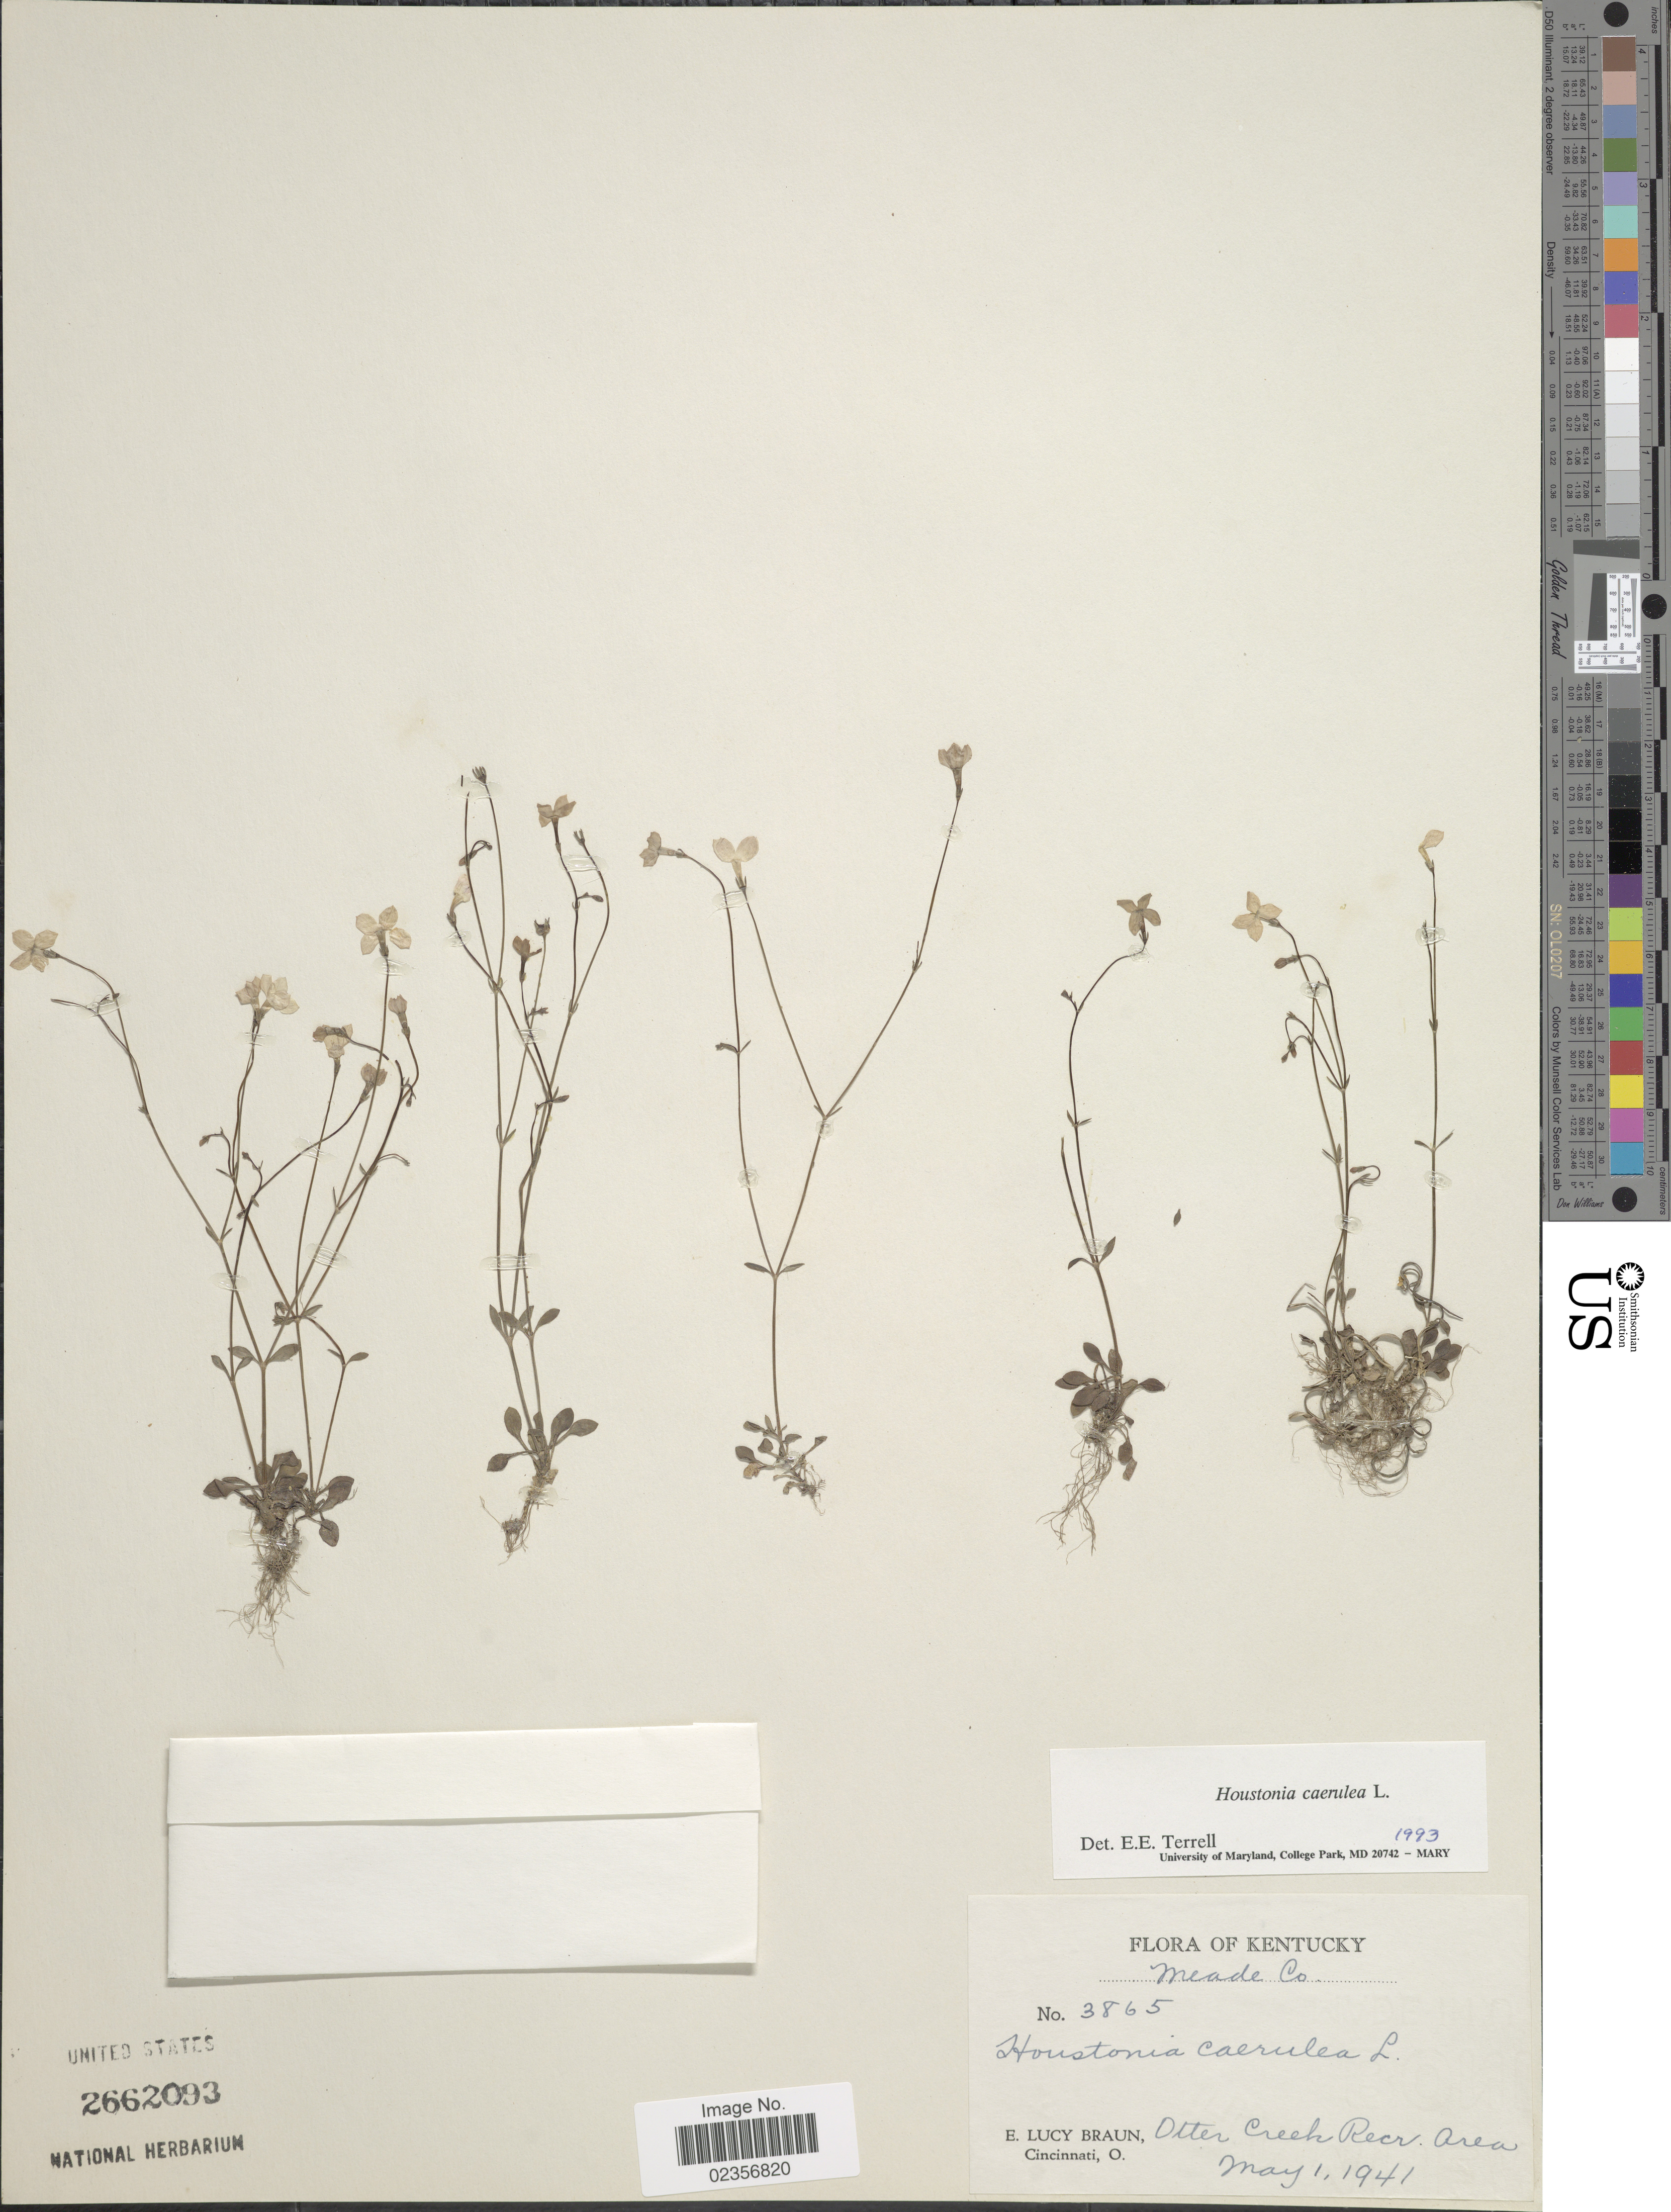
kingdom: Plantae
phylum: Tracheophyta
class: Magnoliopsida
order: Gentianales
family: Rubiaceae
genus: Houstonia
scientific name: Houstonia caerulea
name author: L.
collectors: E. L. Braun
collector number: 3865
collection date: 1941-05-01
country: United States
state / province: Kentucky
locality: Meade Co. Otter Creek Recr. Area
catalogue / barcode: US 2662093